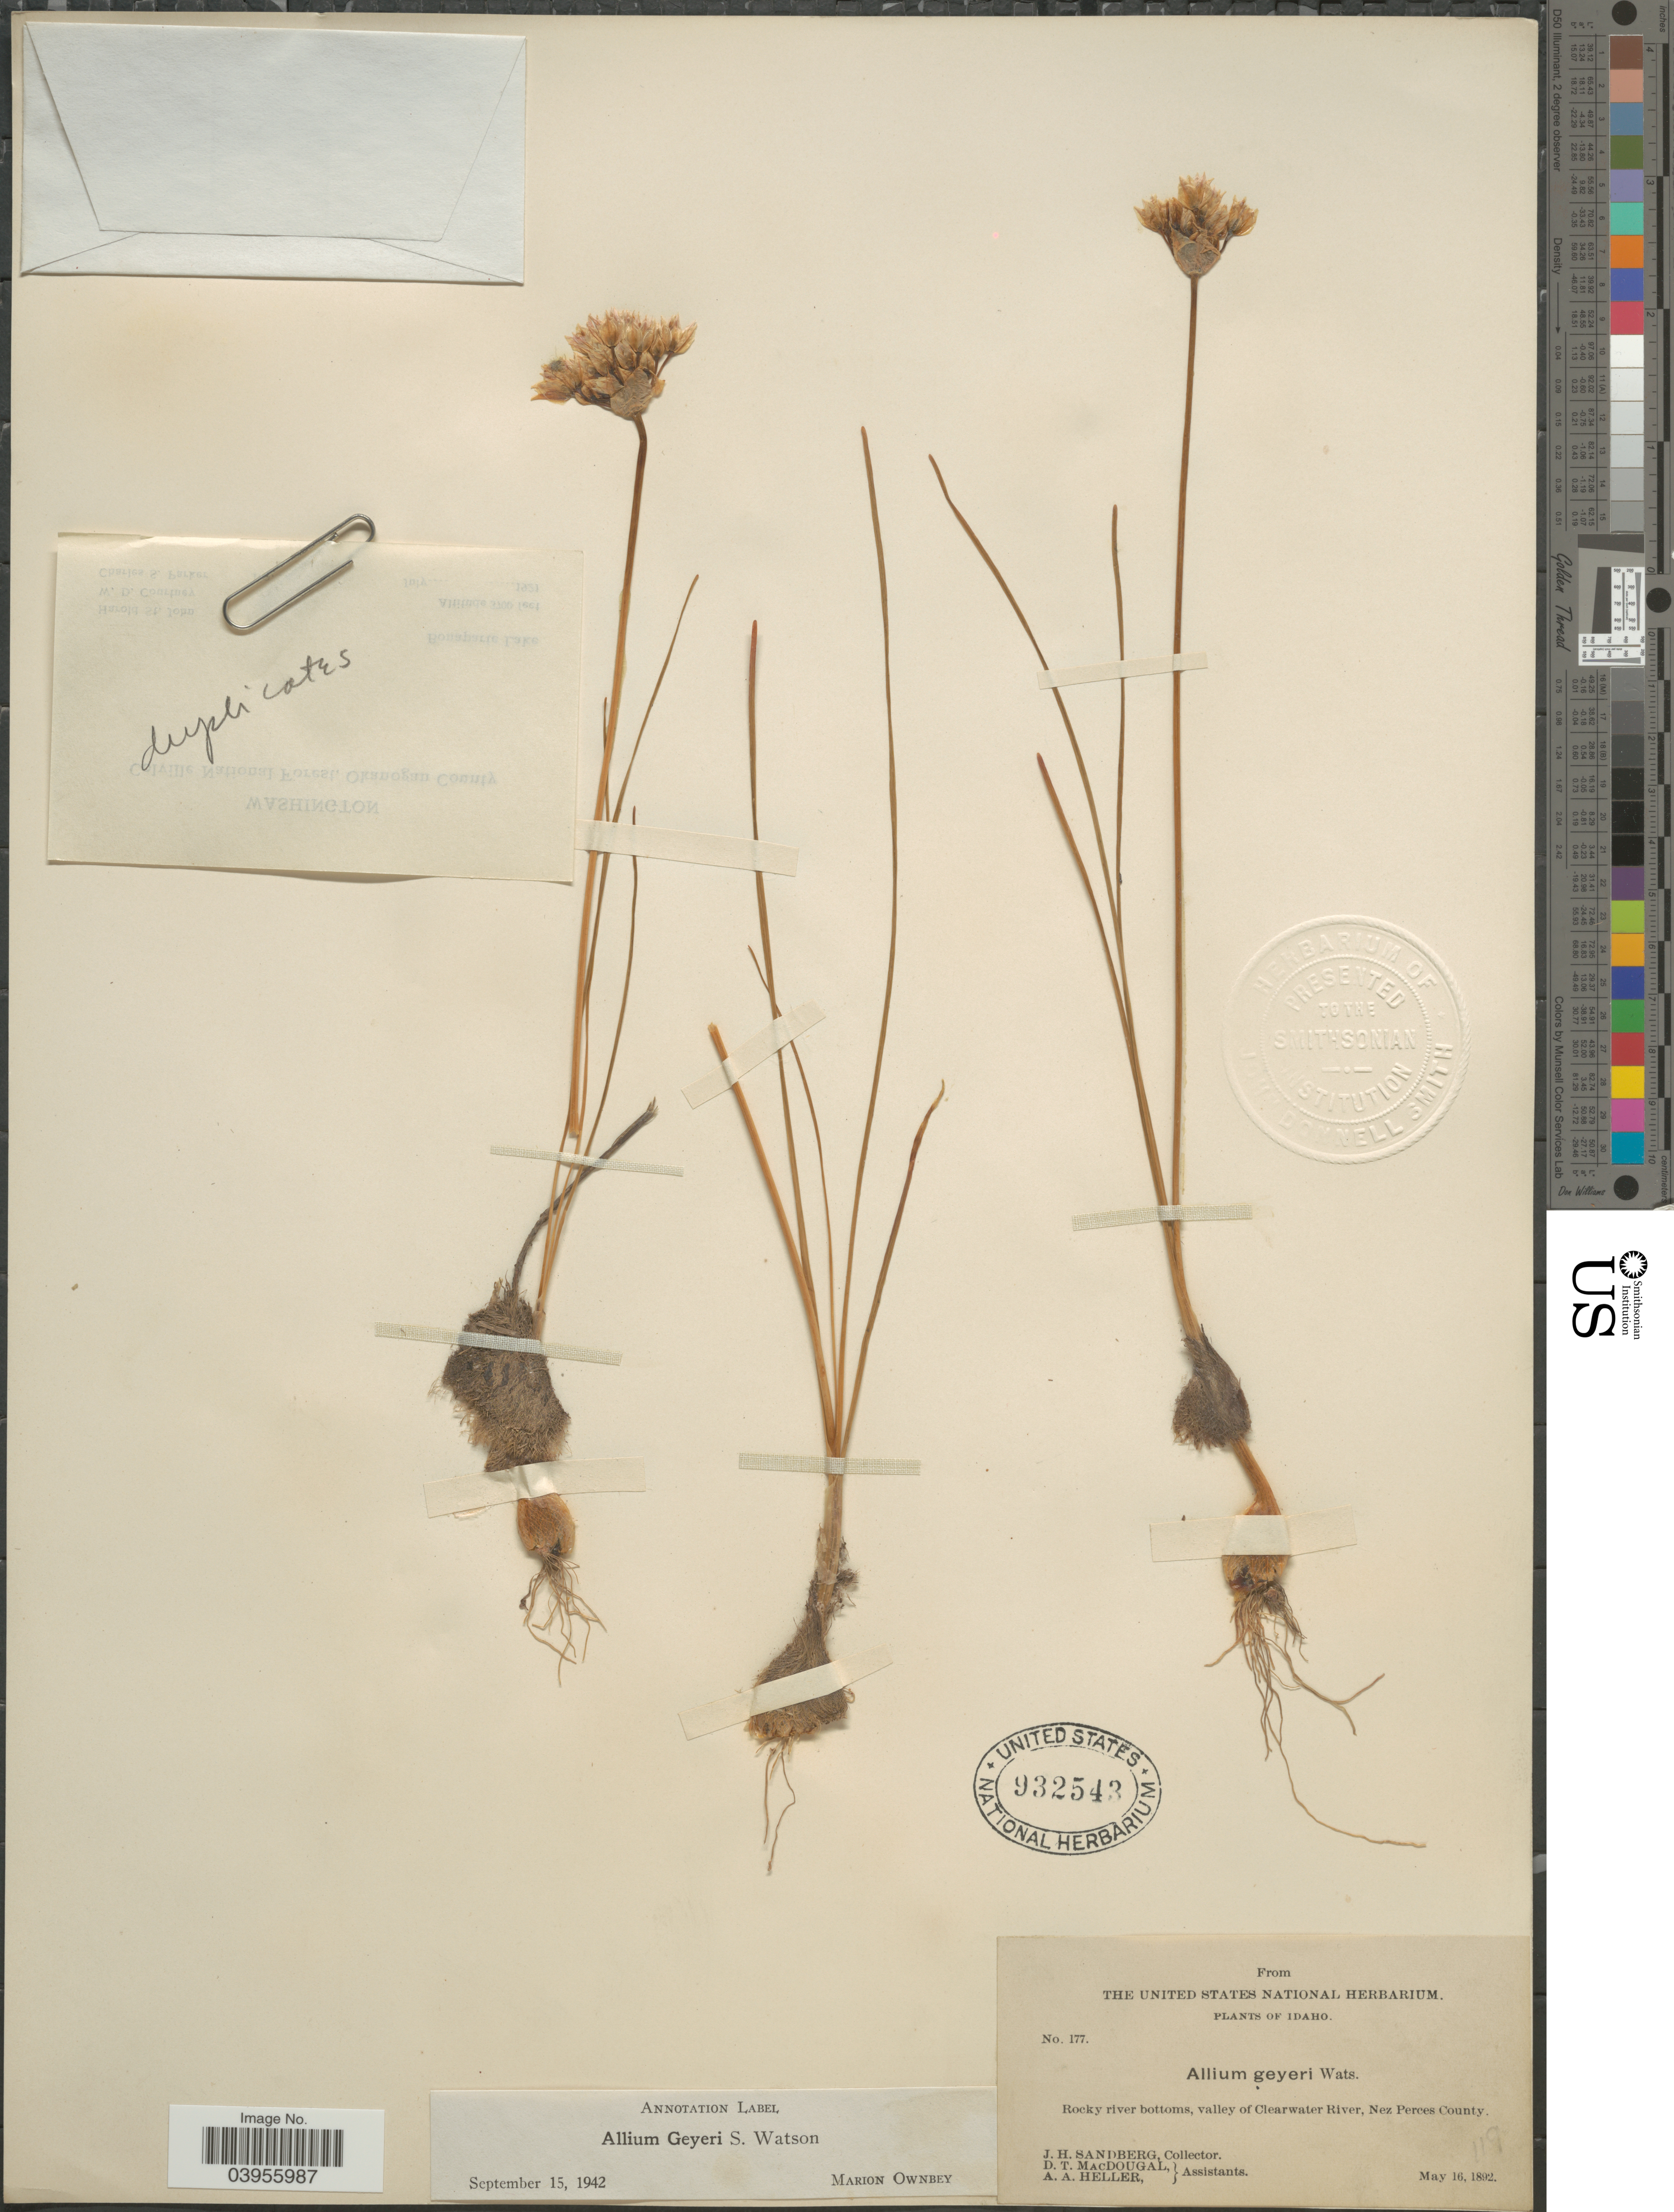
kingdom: Plantae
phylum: Tracheophyta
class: Liliopsida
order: Asparagales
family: Amaryllidaceae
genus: Allium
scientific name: Allium geyeri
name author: S. Watson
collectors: J. H. Sandberg, D. T. MacDougal & A. A. Heller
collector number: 177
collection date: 1892-05-16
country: United States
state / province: Idaho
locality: Rocky river bottoms, valley of Clearwater River, Nez Perces County.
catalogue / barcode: US 932543